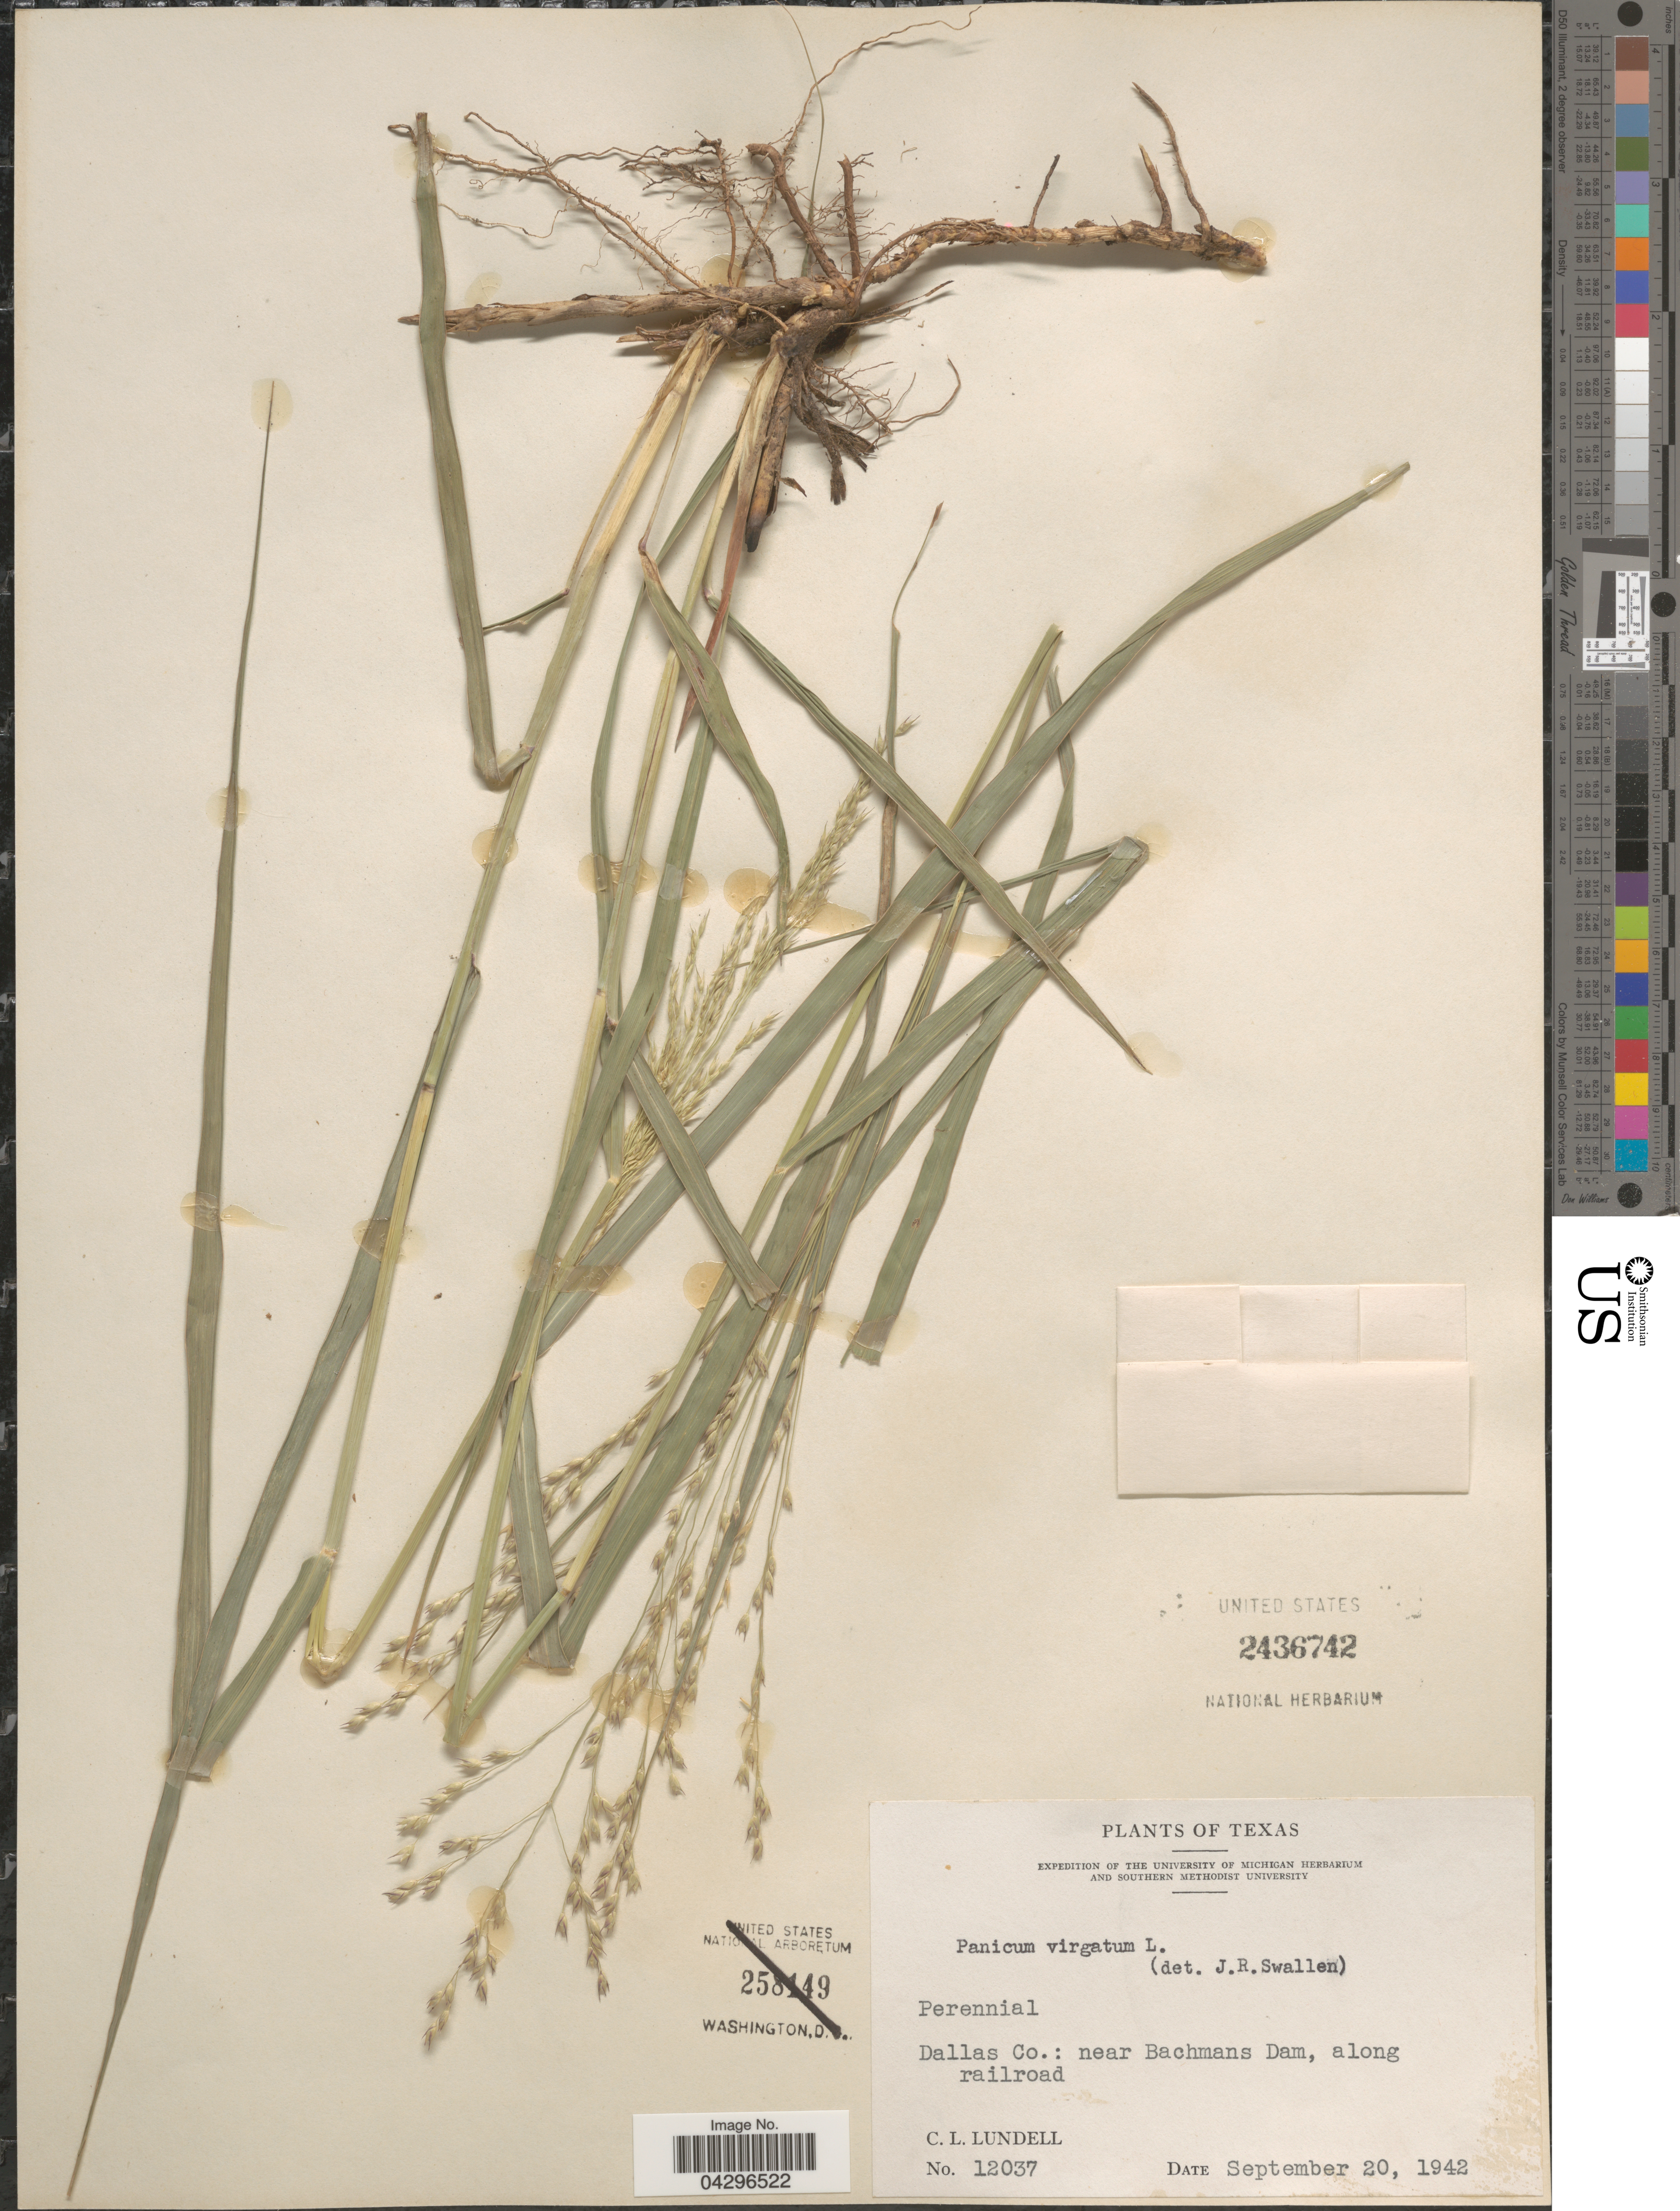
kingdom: Plantae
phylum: Tracheophyta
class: Liliopsida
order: Poales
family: Poaceae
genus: Panicum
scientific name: Panicum virgatum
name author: L.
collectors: C. L. Lundell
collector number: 12037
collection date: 1942-09-20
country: United States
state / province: Texas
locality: Dallas Co.: near Bachmans Dam, along railroad.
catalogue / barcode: US 2436742